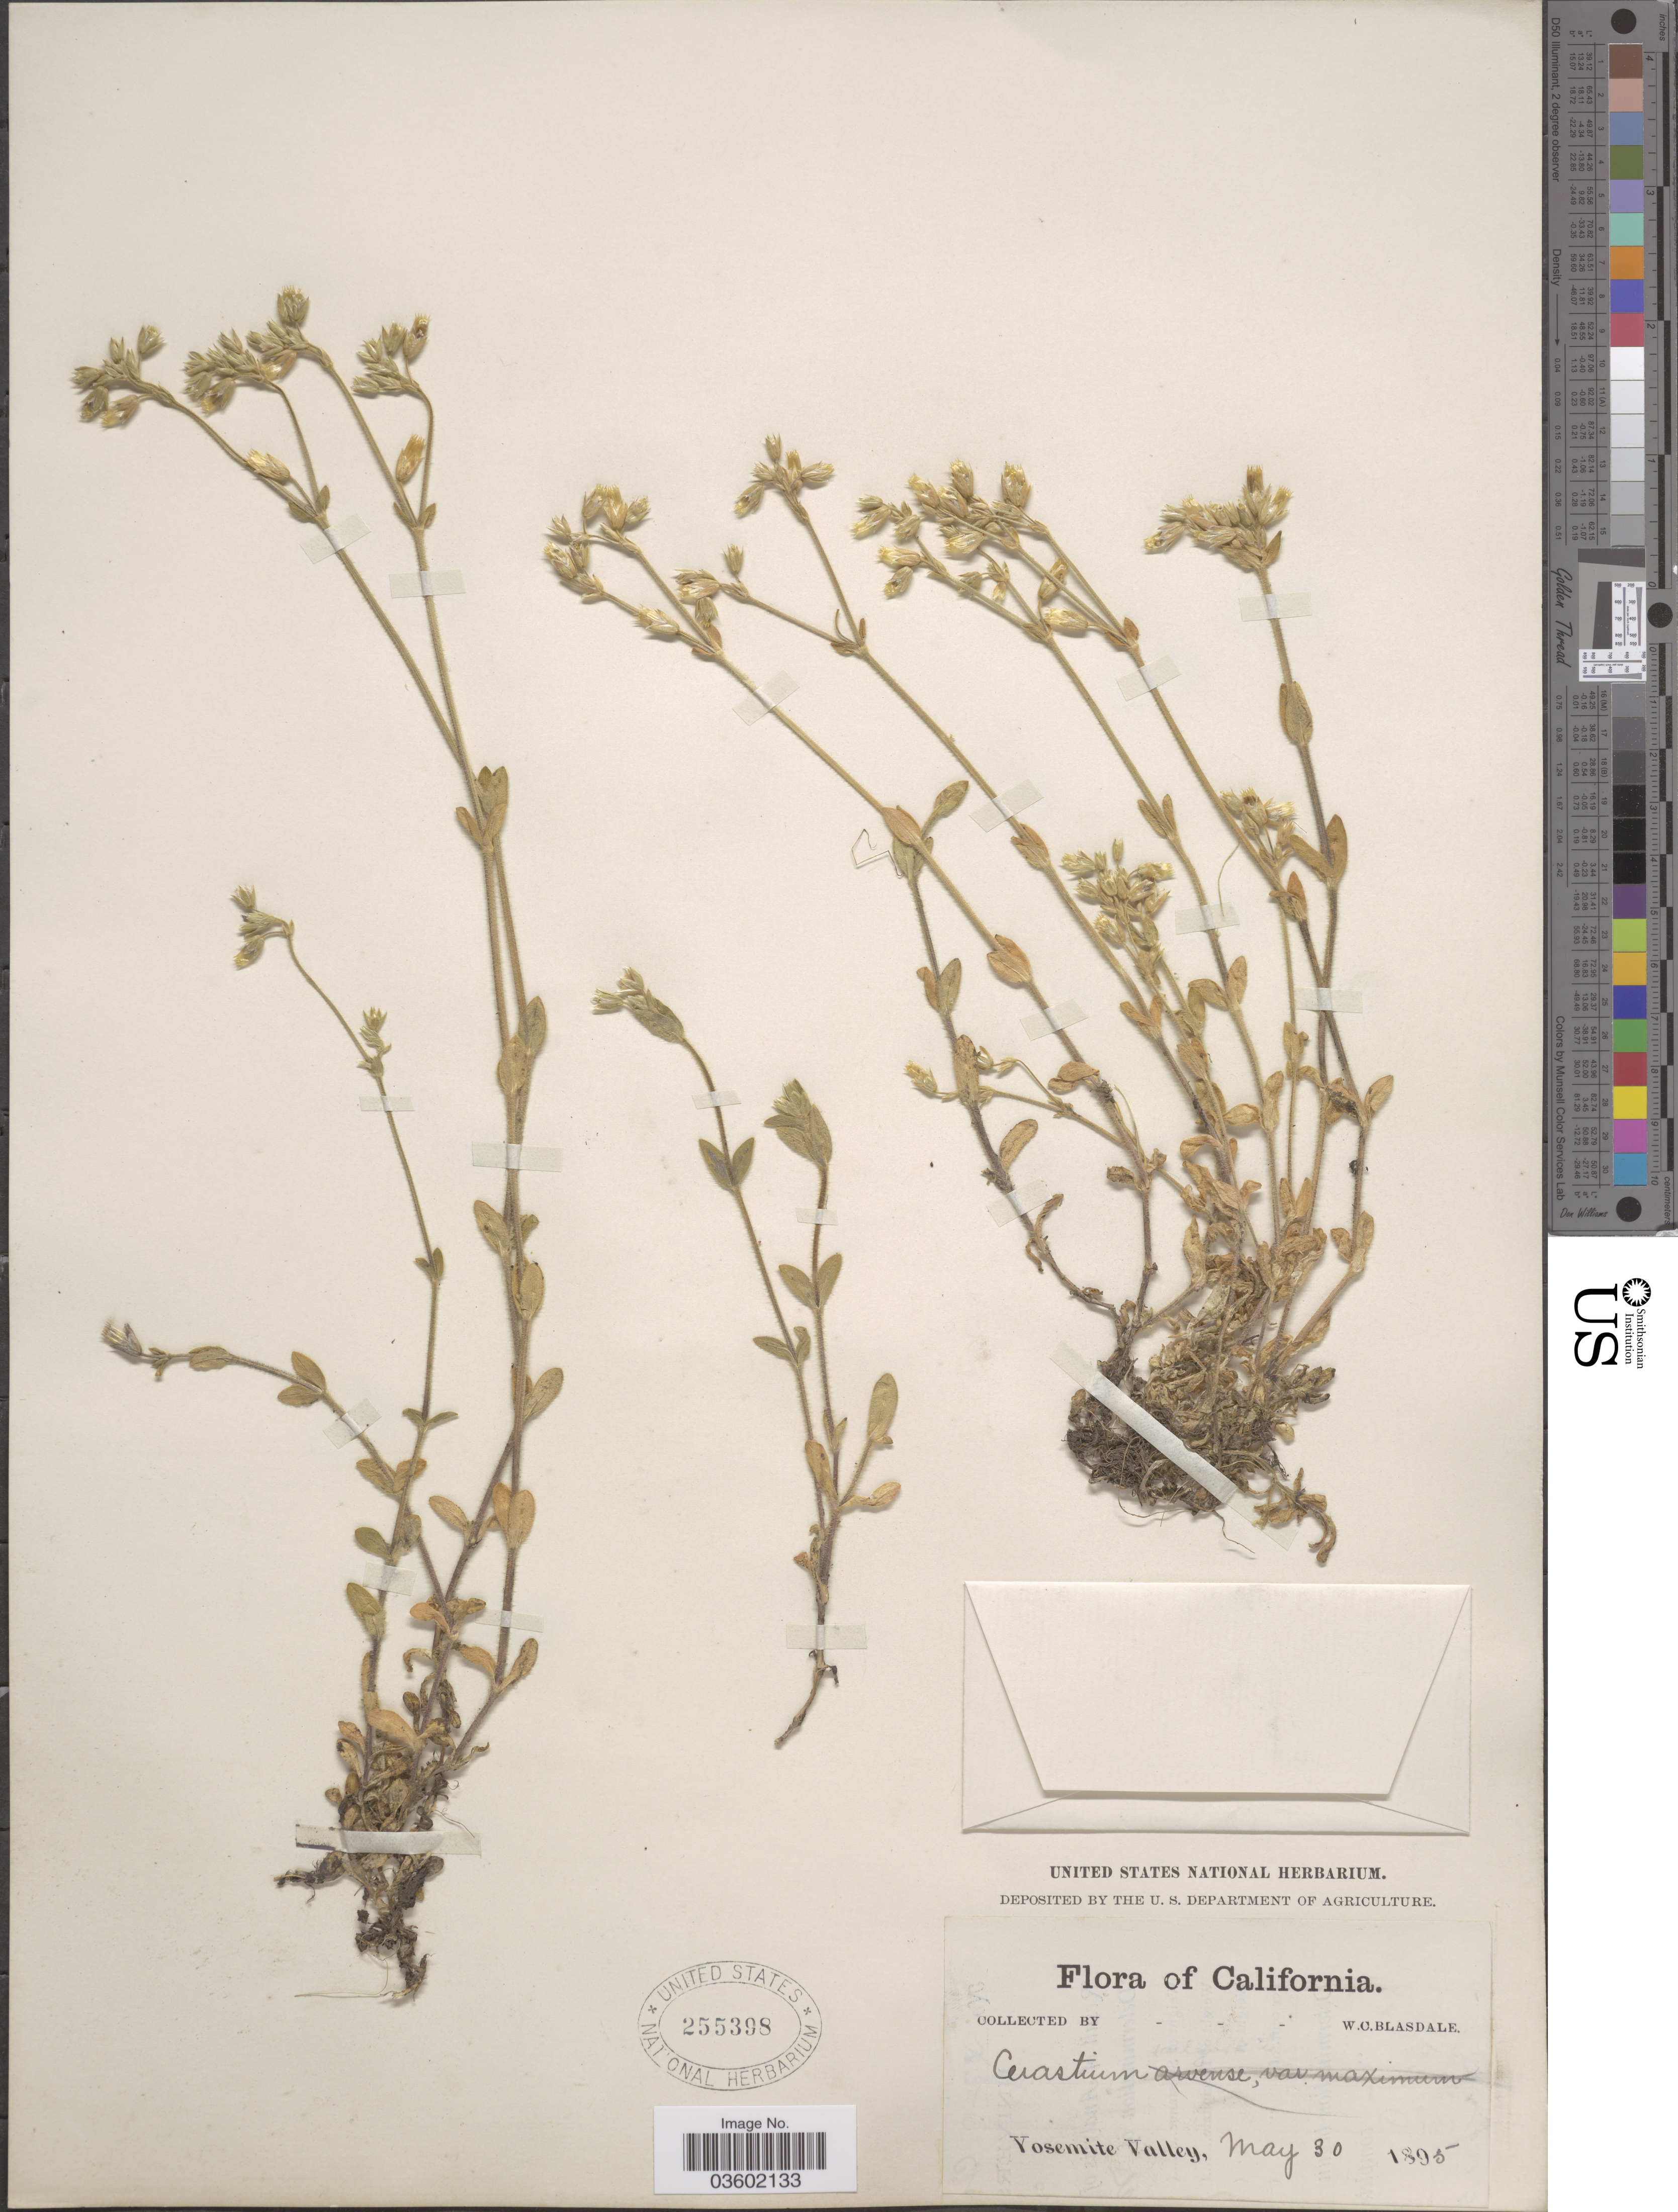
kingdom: Plantae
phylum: Tracheophyta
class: Magnoliopsida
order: Caryophyllales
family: Caryophyllaceae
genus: Cerastium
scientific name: Cerastium vulgatum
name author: L.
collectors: W. Blasdale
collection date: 1895-05-30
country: United States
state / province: California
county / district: Mariposa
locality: Yosemite Valley.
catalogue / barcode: US 255398